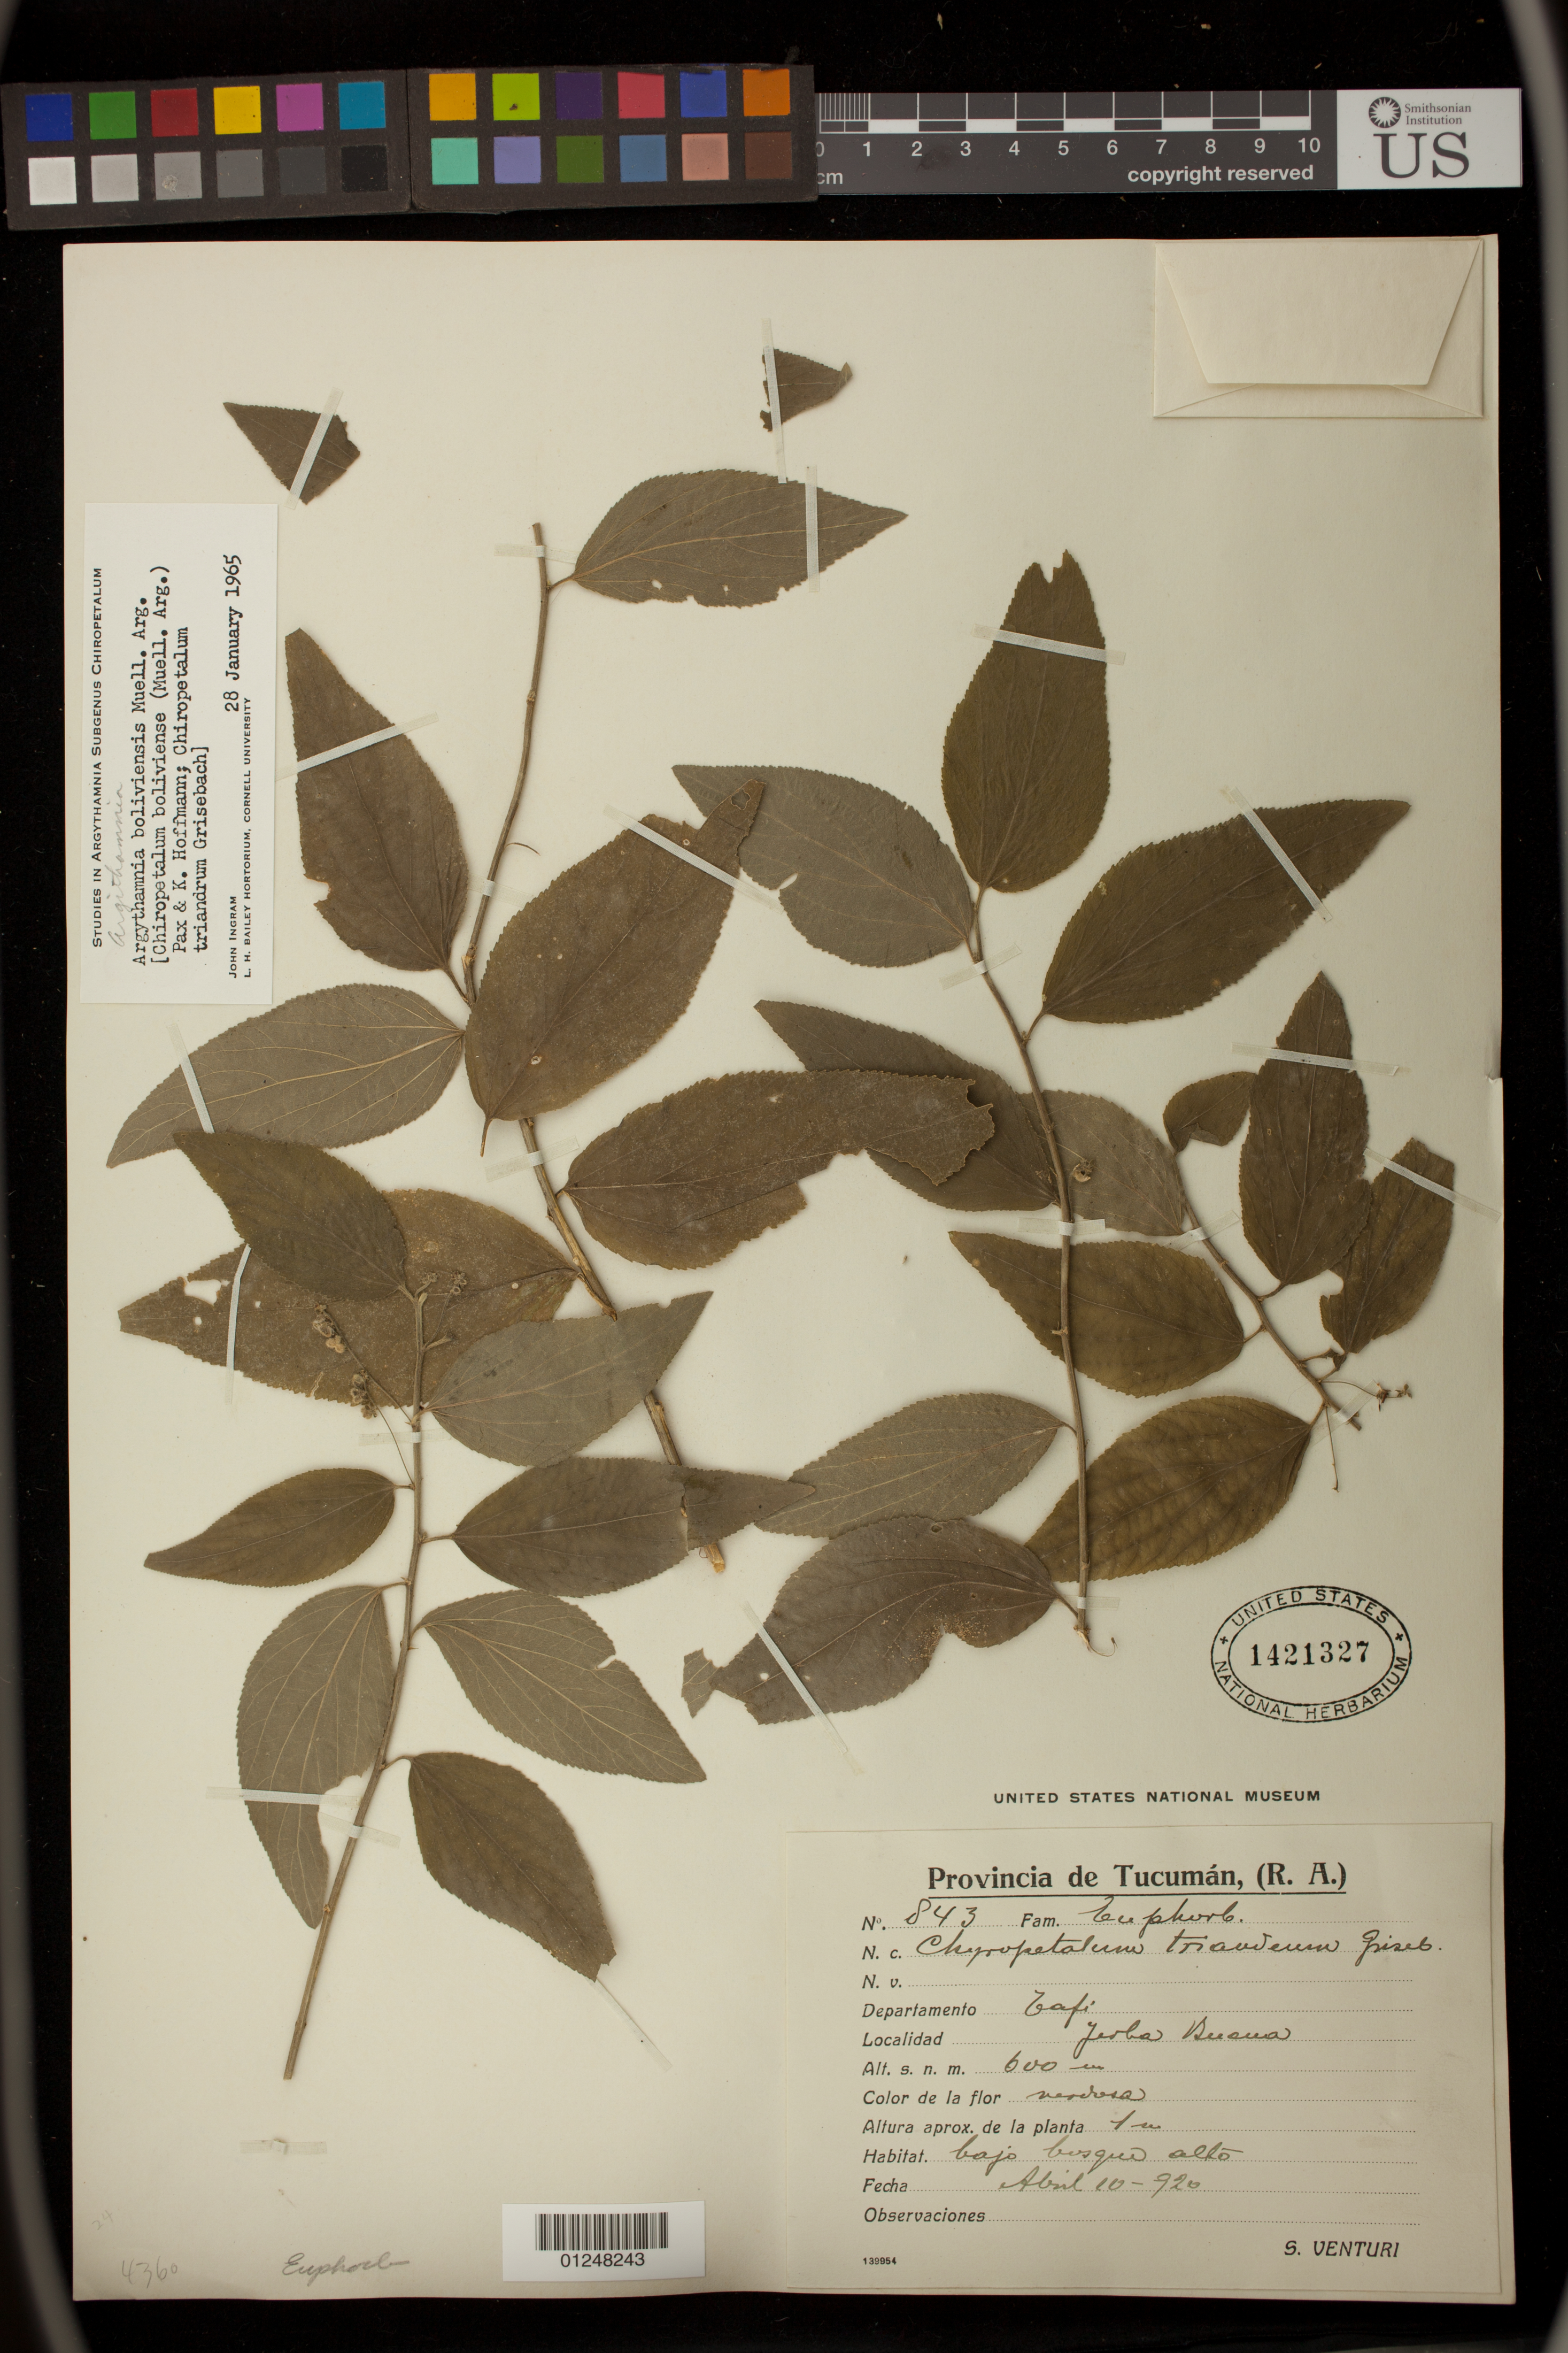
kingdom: Plantae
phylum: Tracheophyta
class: Magnoliopsida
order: Malpighiales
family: Euphorbiaceae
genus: Argythamnia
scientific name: Argythamnia boliviensis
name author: Müll. Arg.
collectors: S. Venturi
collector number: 843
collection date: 1920-04-10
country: Argentina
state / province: Tucumán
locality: Tafi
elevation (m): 600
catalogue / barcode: US 1421327